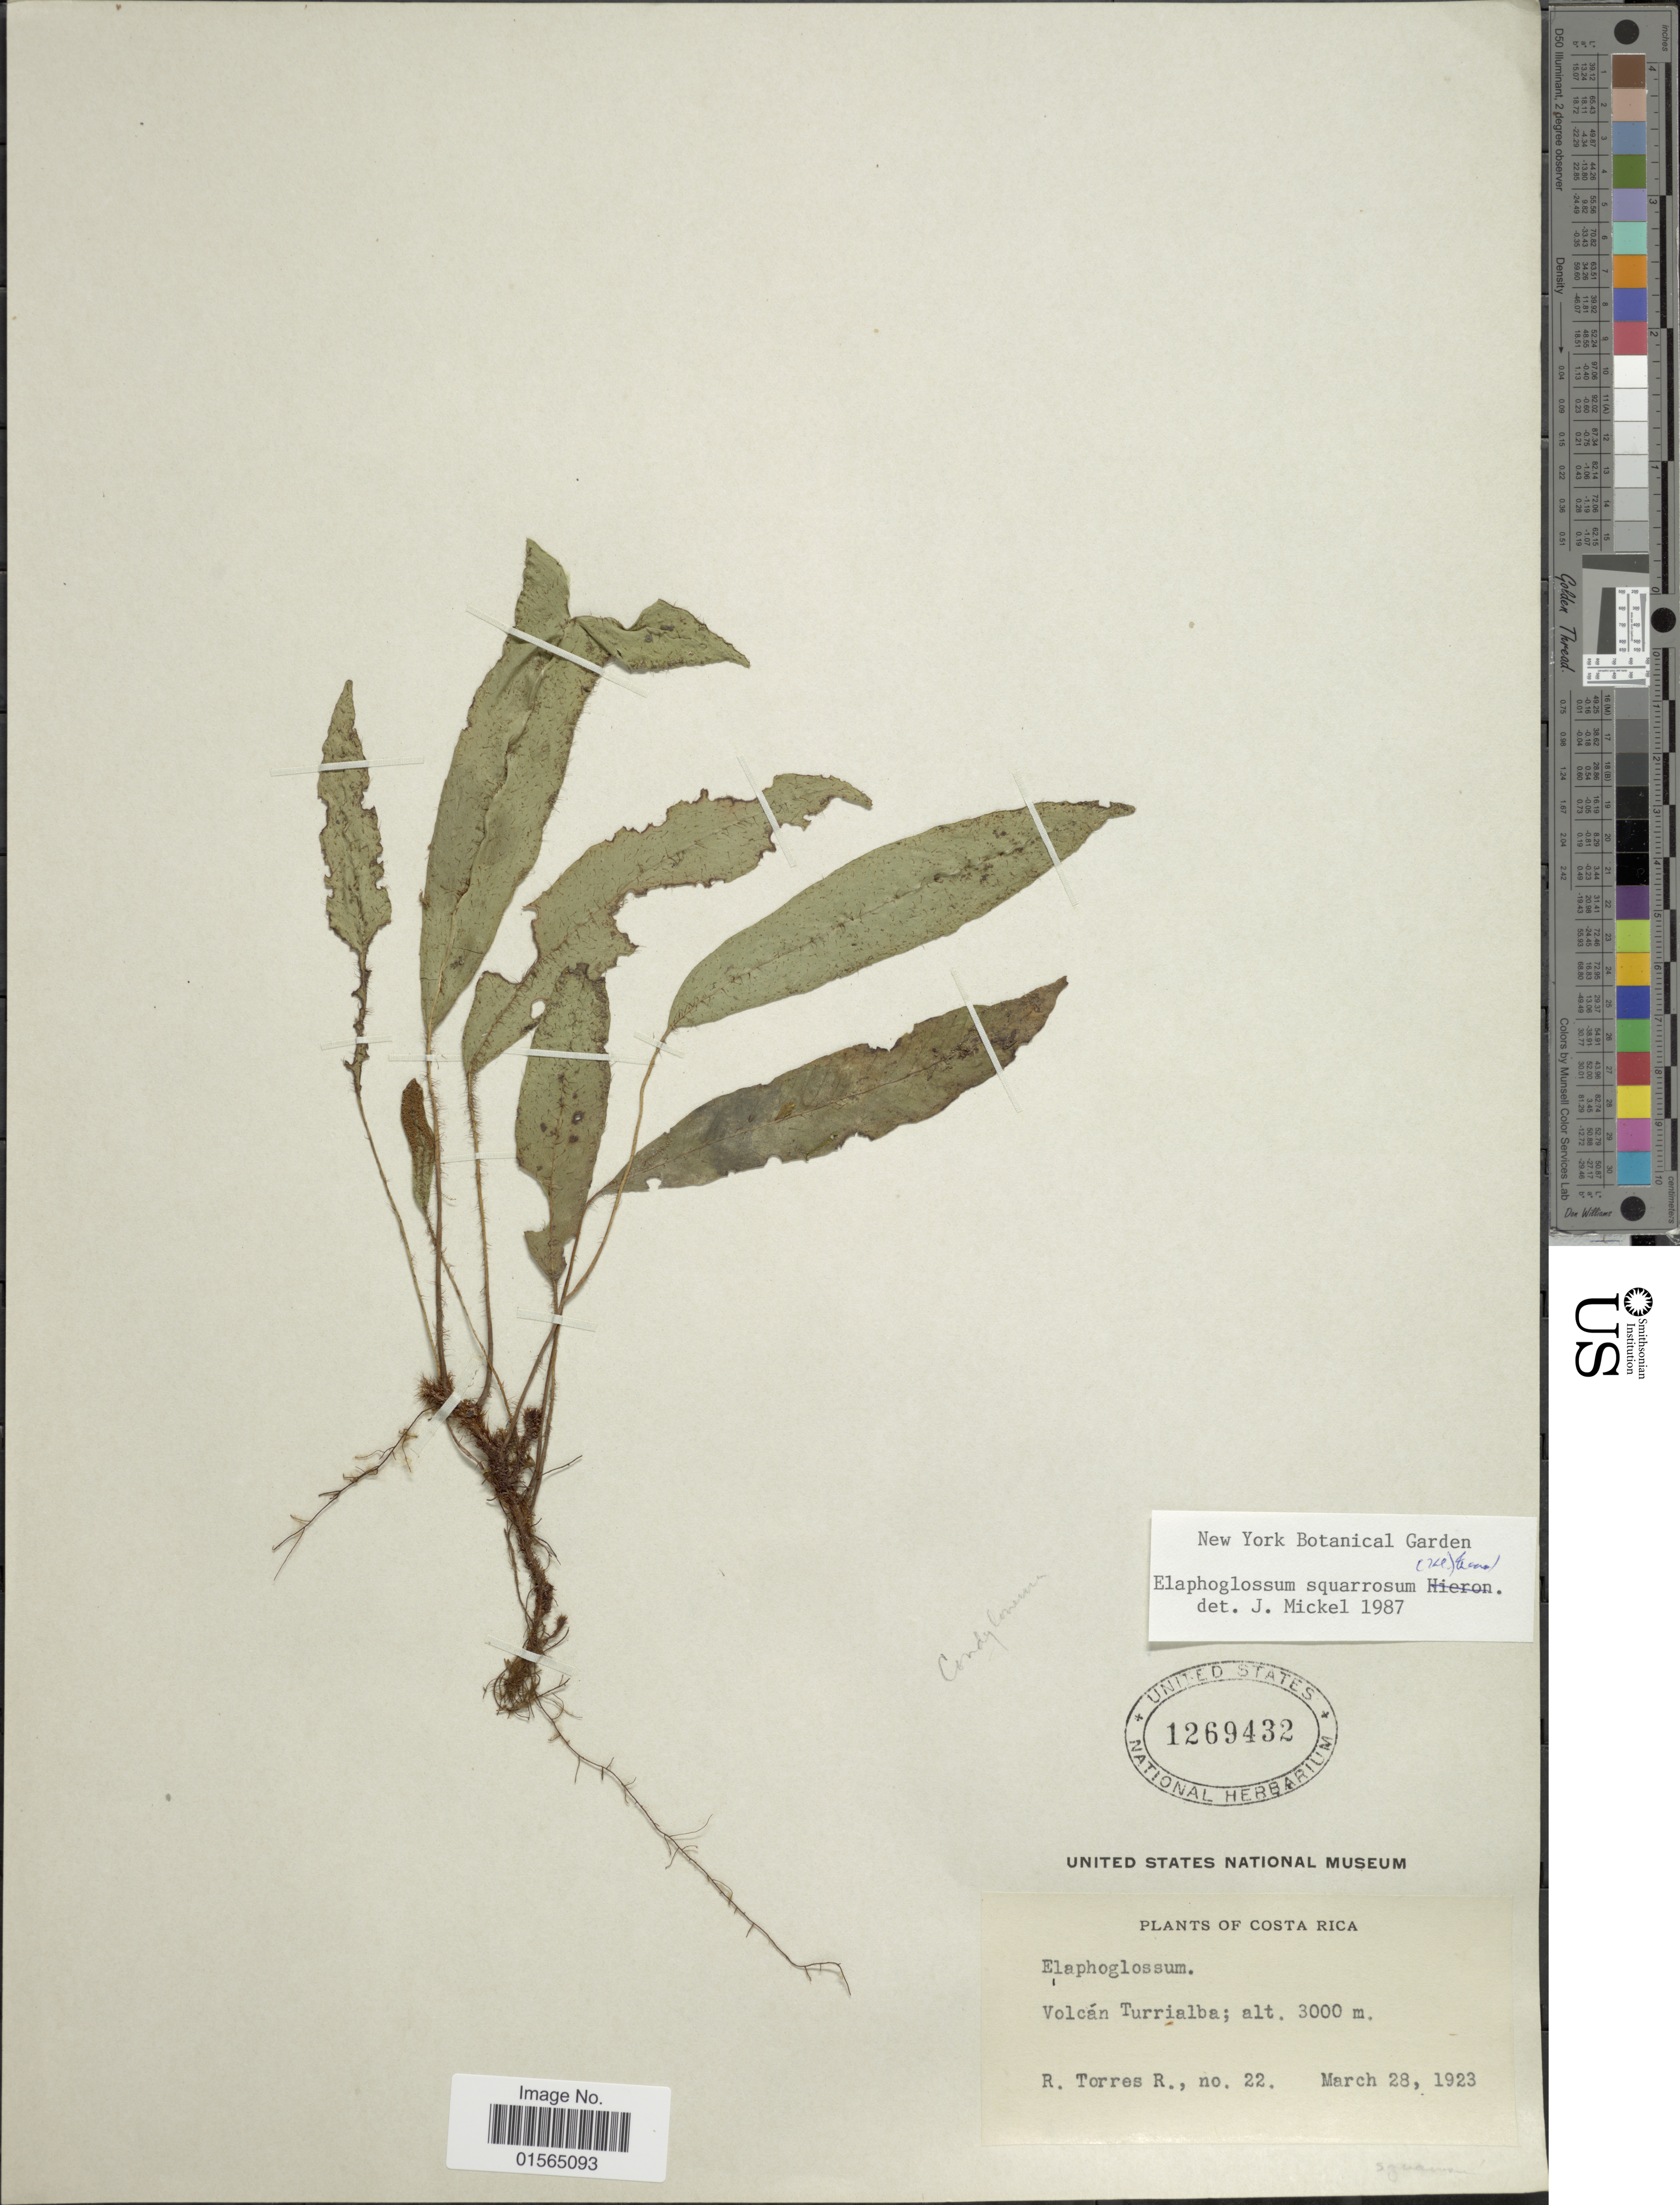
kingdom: Plantae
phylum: Tracheophyta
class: Polypodiopsida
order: Polypodiales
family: Dryopteridaceae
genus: Elaphoglossum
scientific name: Elaphoglossum squarrosum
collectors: R. Torres R.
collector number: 22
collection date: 1923-03-28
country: Costa Rica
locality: Volcan Turrialba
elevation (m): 3000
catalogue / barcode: US 1269432